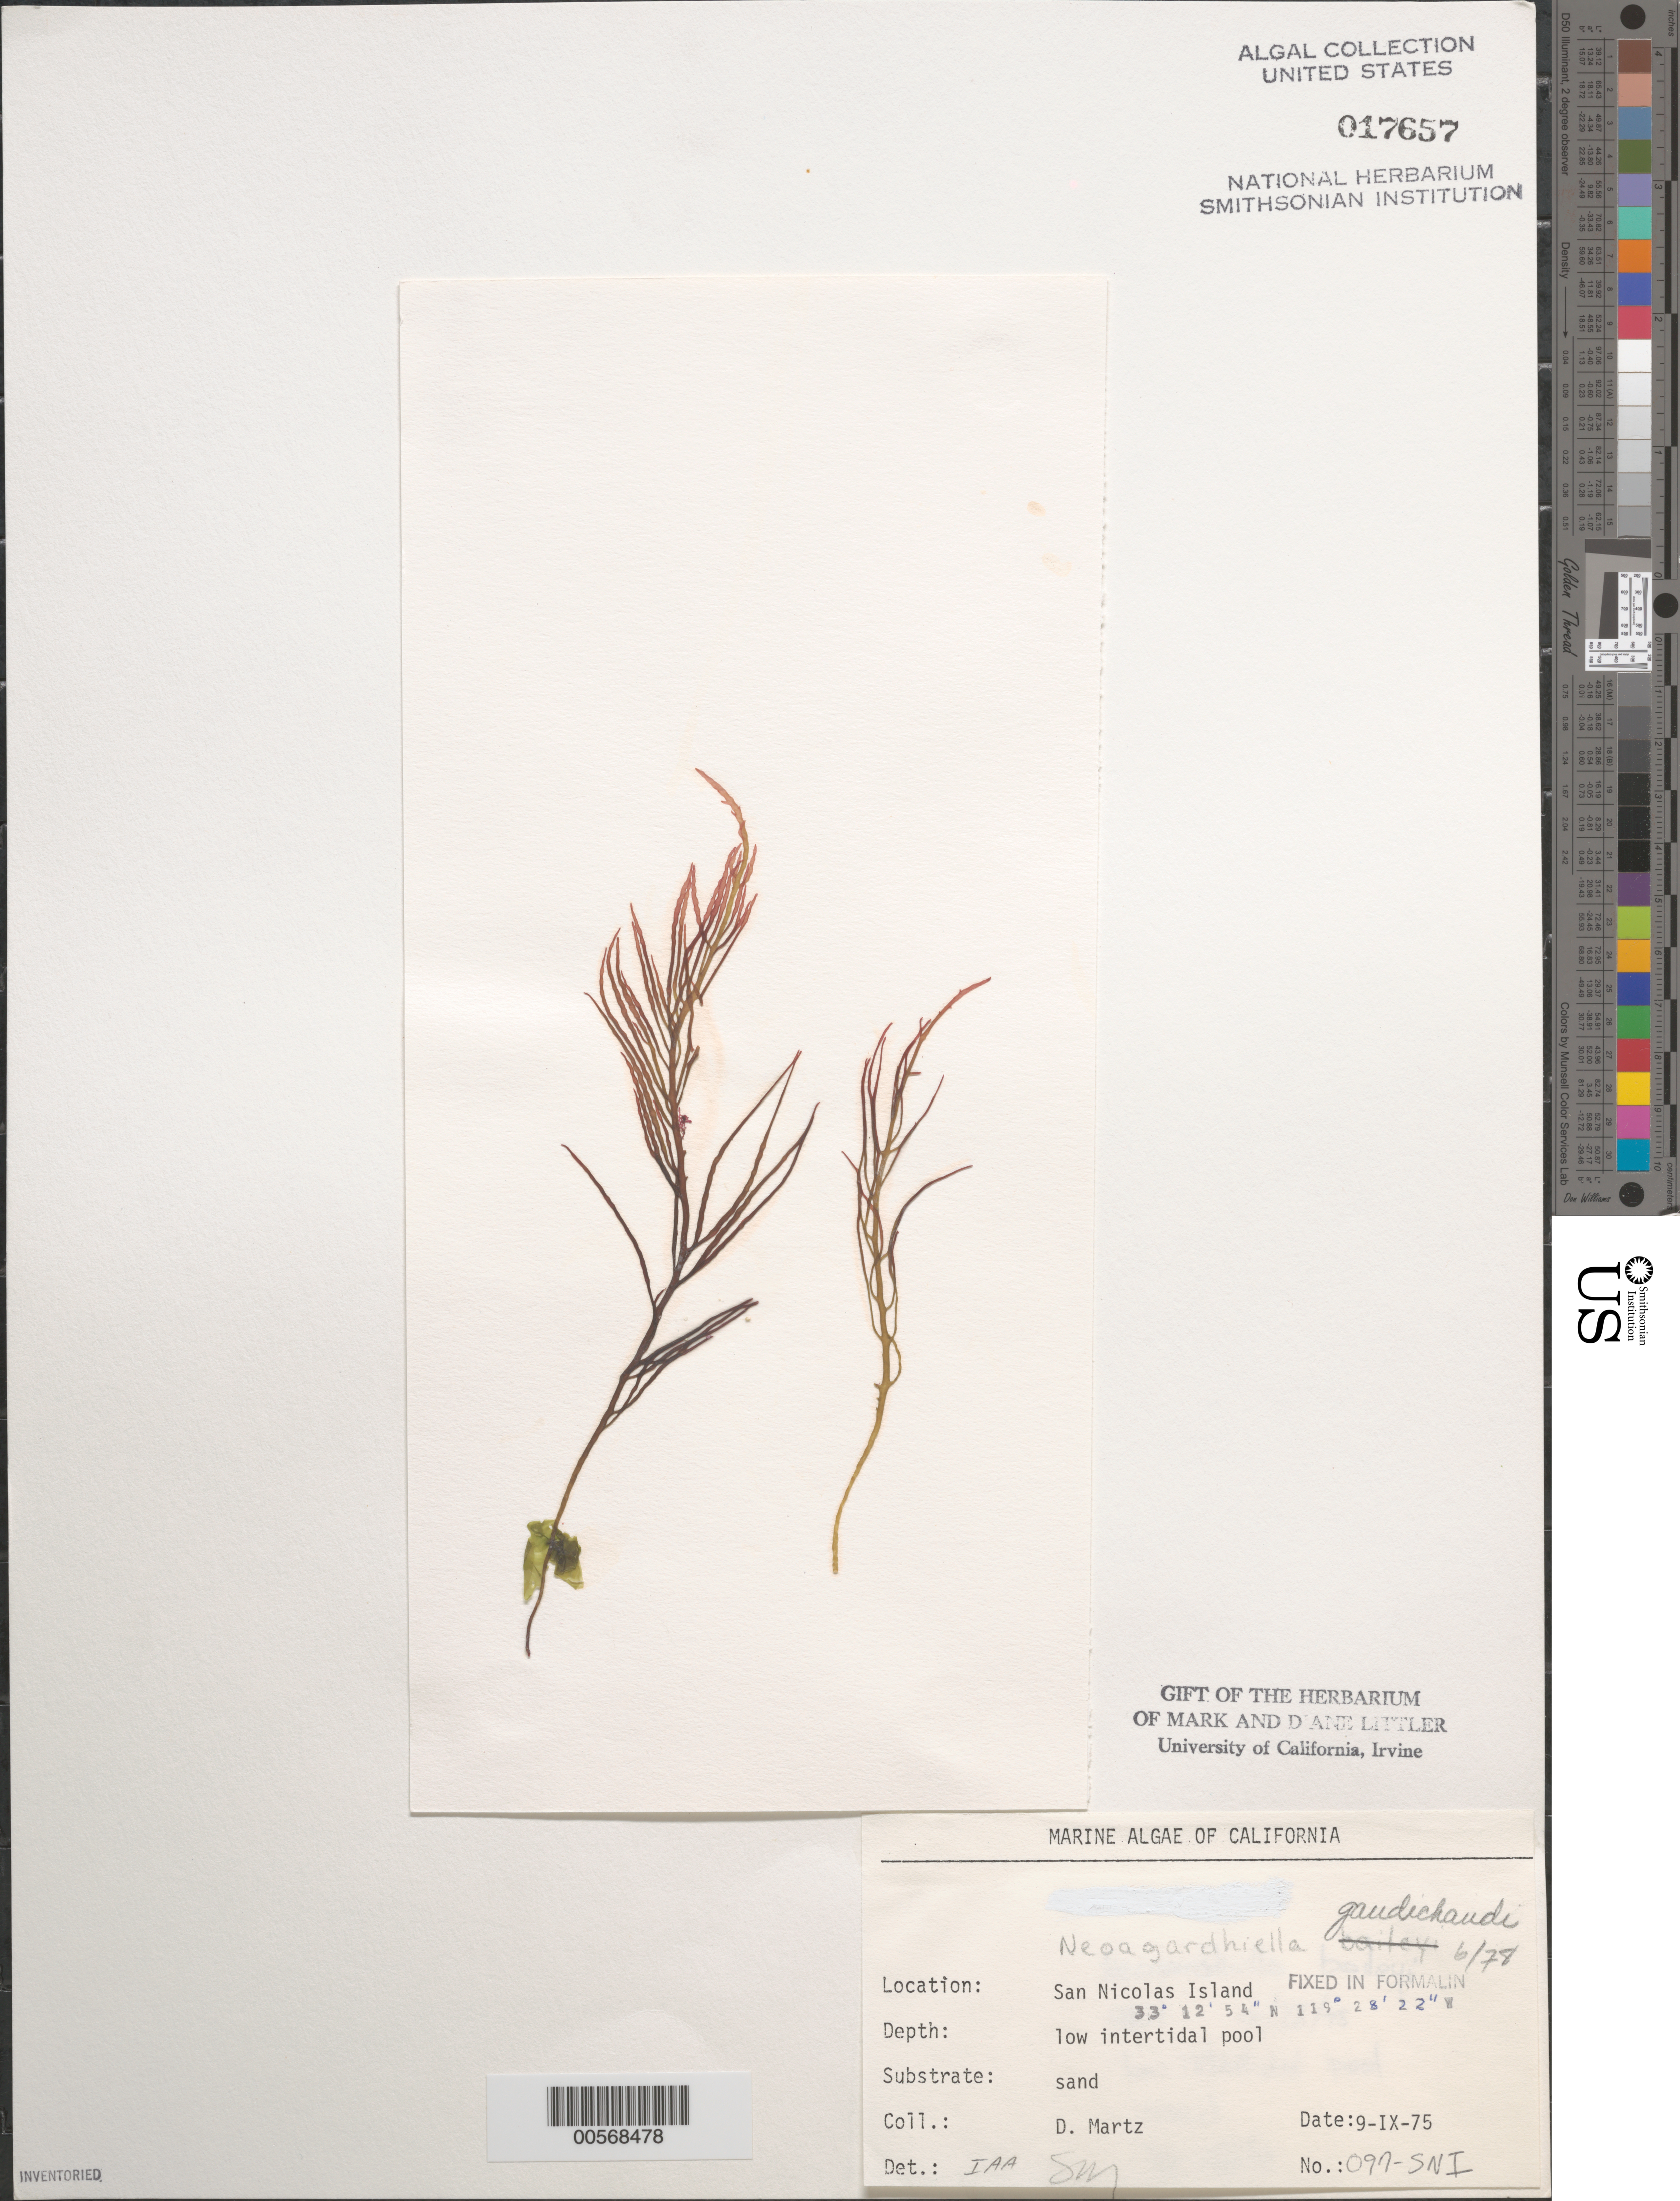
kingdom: Plantae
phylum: Rhodophyta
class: Florideophyceae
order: Gigartinales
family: Solieriaceae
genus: Sarcodiotheca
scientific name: Sarcodiotheca gaudichaudii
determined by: Algae name updating Project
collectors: D. Martz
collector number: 097-SNI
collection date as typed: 09 Sep 1975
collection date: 1975-09-09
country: United States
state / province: California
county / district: Ventura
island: San Nicolas Island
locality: Dutch Harbor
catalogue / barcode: US 17657